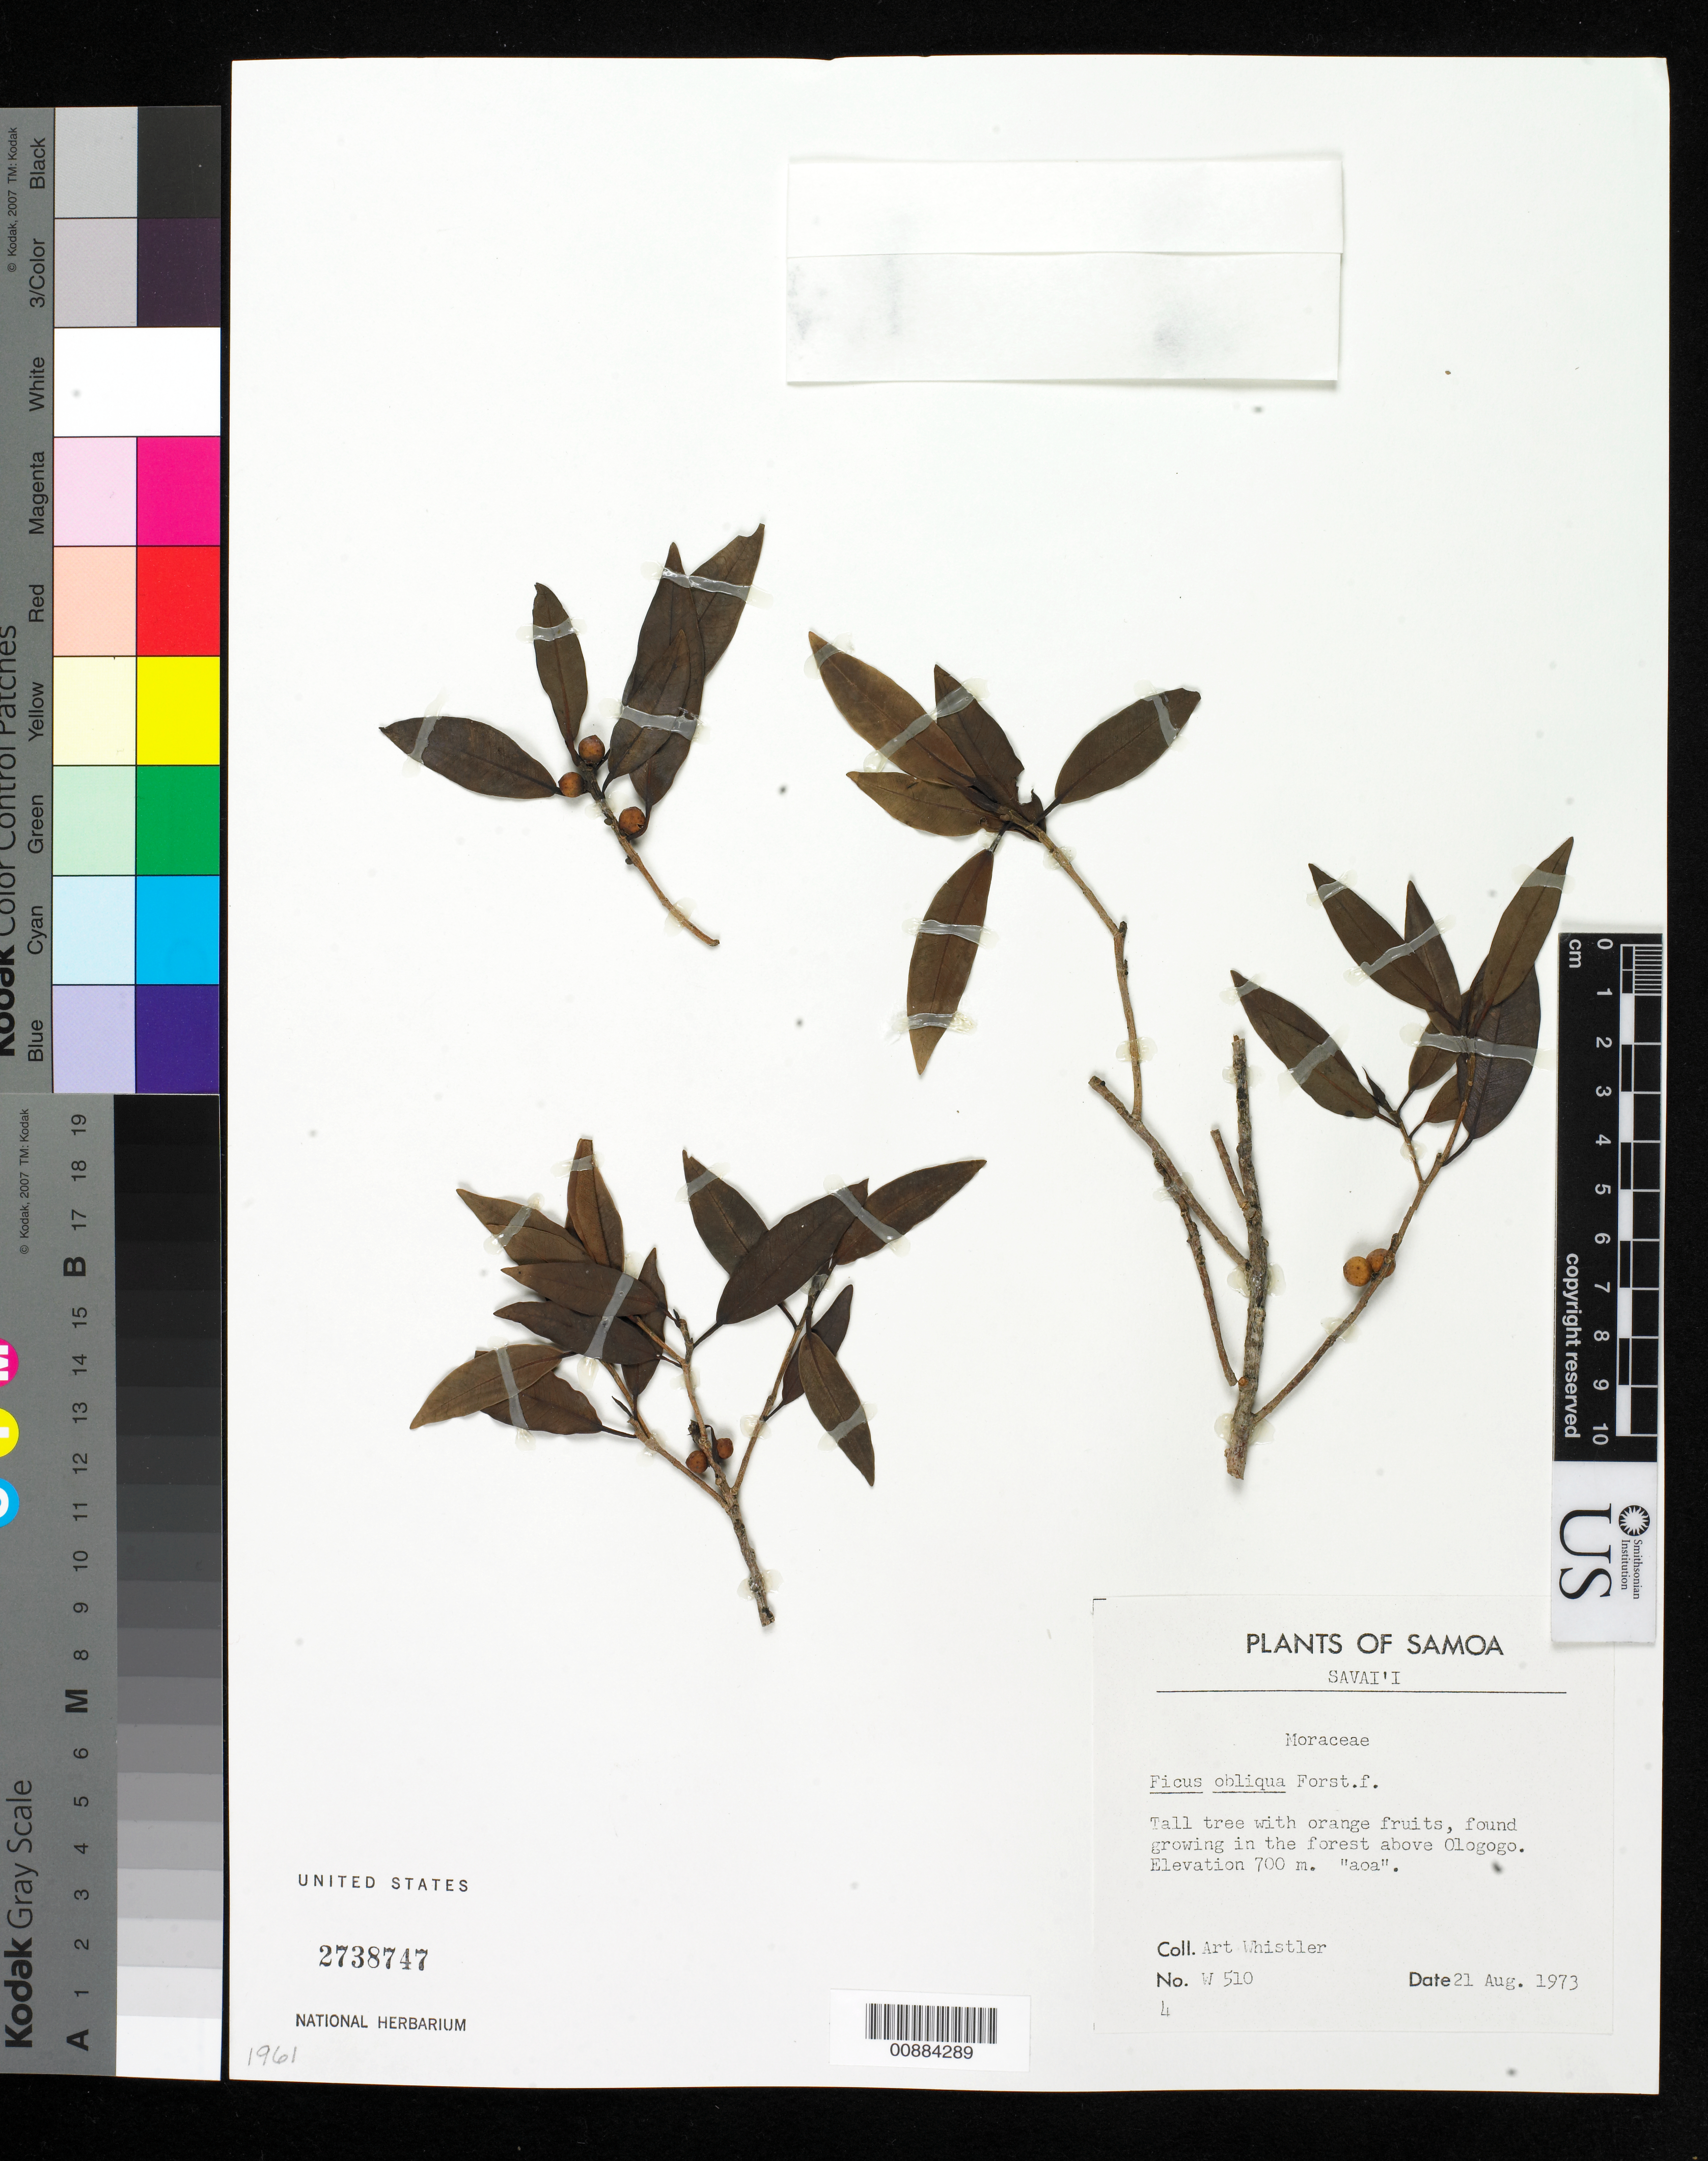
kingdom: Plantae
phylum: Tracheophyta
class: Magnoliopsida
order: Rosales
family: Moraceae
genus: Ficus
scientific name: Ficus obliqua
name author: G. Forst.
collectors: A. Whistler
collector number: W 510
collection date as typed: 21 Aug 1973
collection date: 1973-08-21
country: Samoa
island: Savai'i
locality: Found growing in the forest above Ologogo.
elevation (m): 700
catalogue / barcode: US 2738747